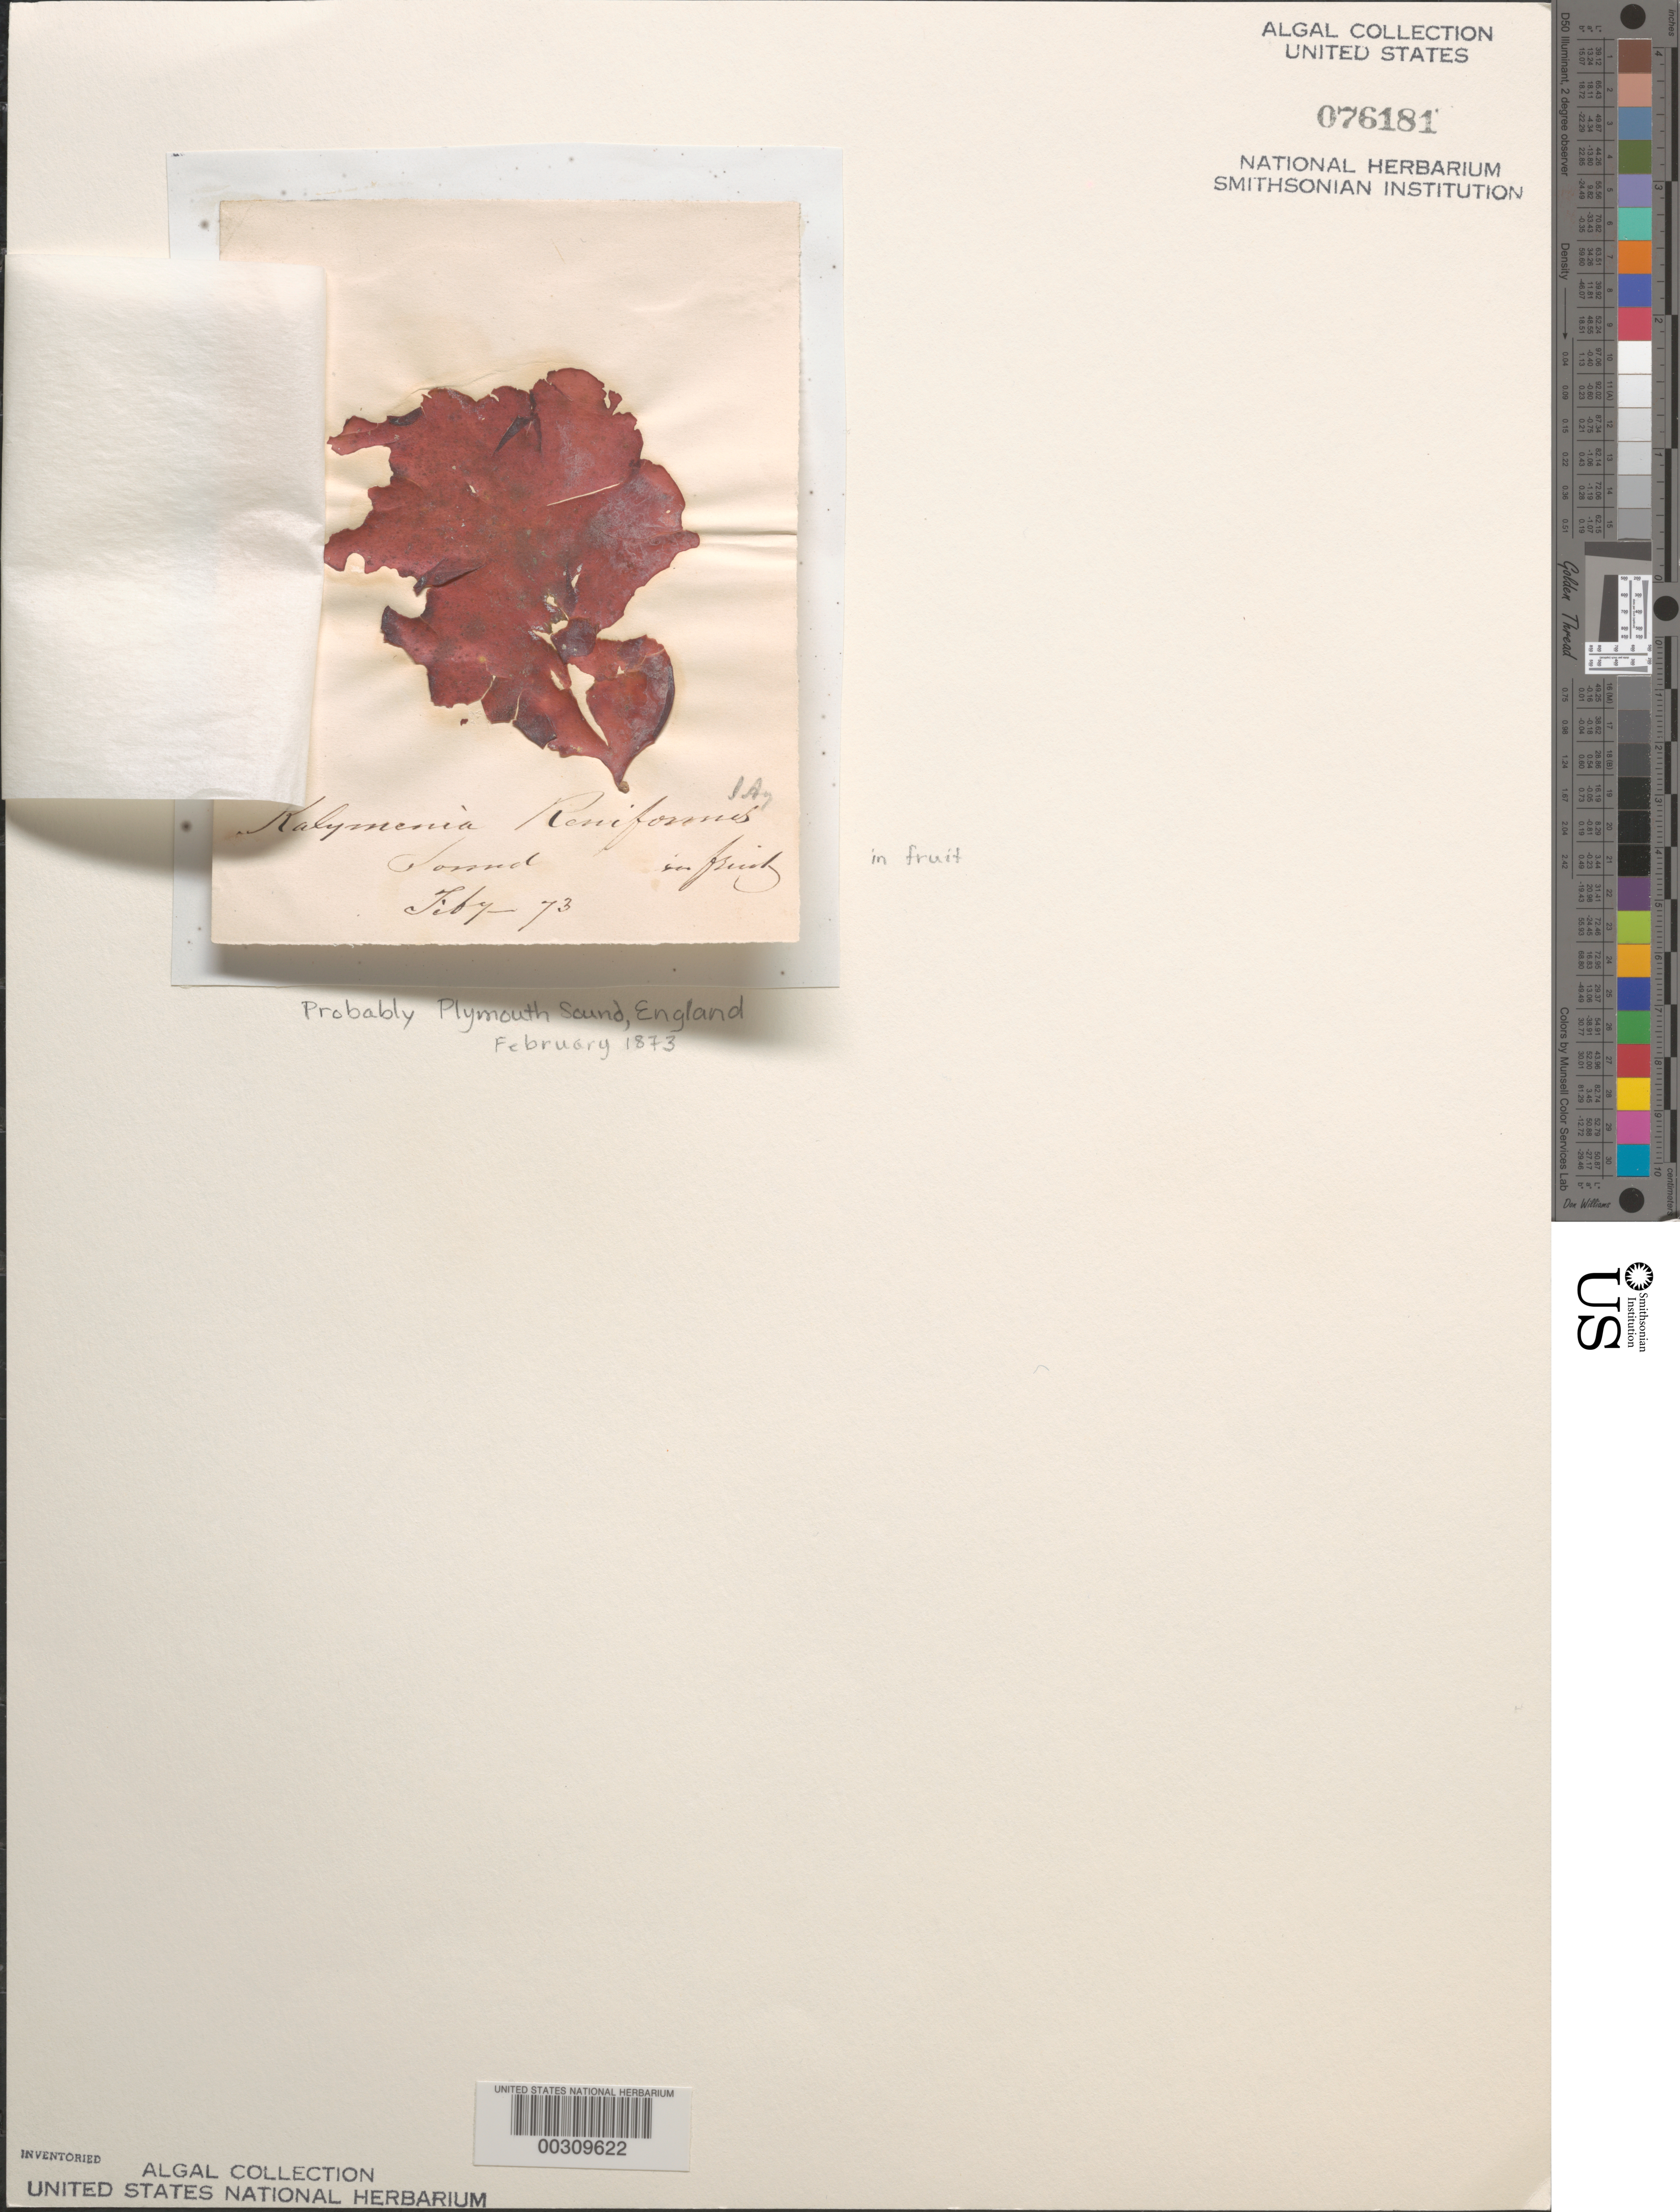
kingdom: Plantae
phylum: Rhodophyta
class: Florideophyceae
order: Gigartinales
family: Kallymeniaceae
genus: Kallymenia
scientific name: Kallymenia reniformis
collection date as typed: Feb 1873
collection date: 1873-02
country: United Kingdom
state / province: England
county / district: Devon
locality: Plymouth Sound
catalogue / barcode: US 76181